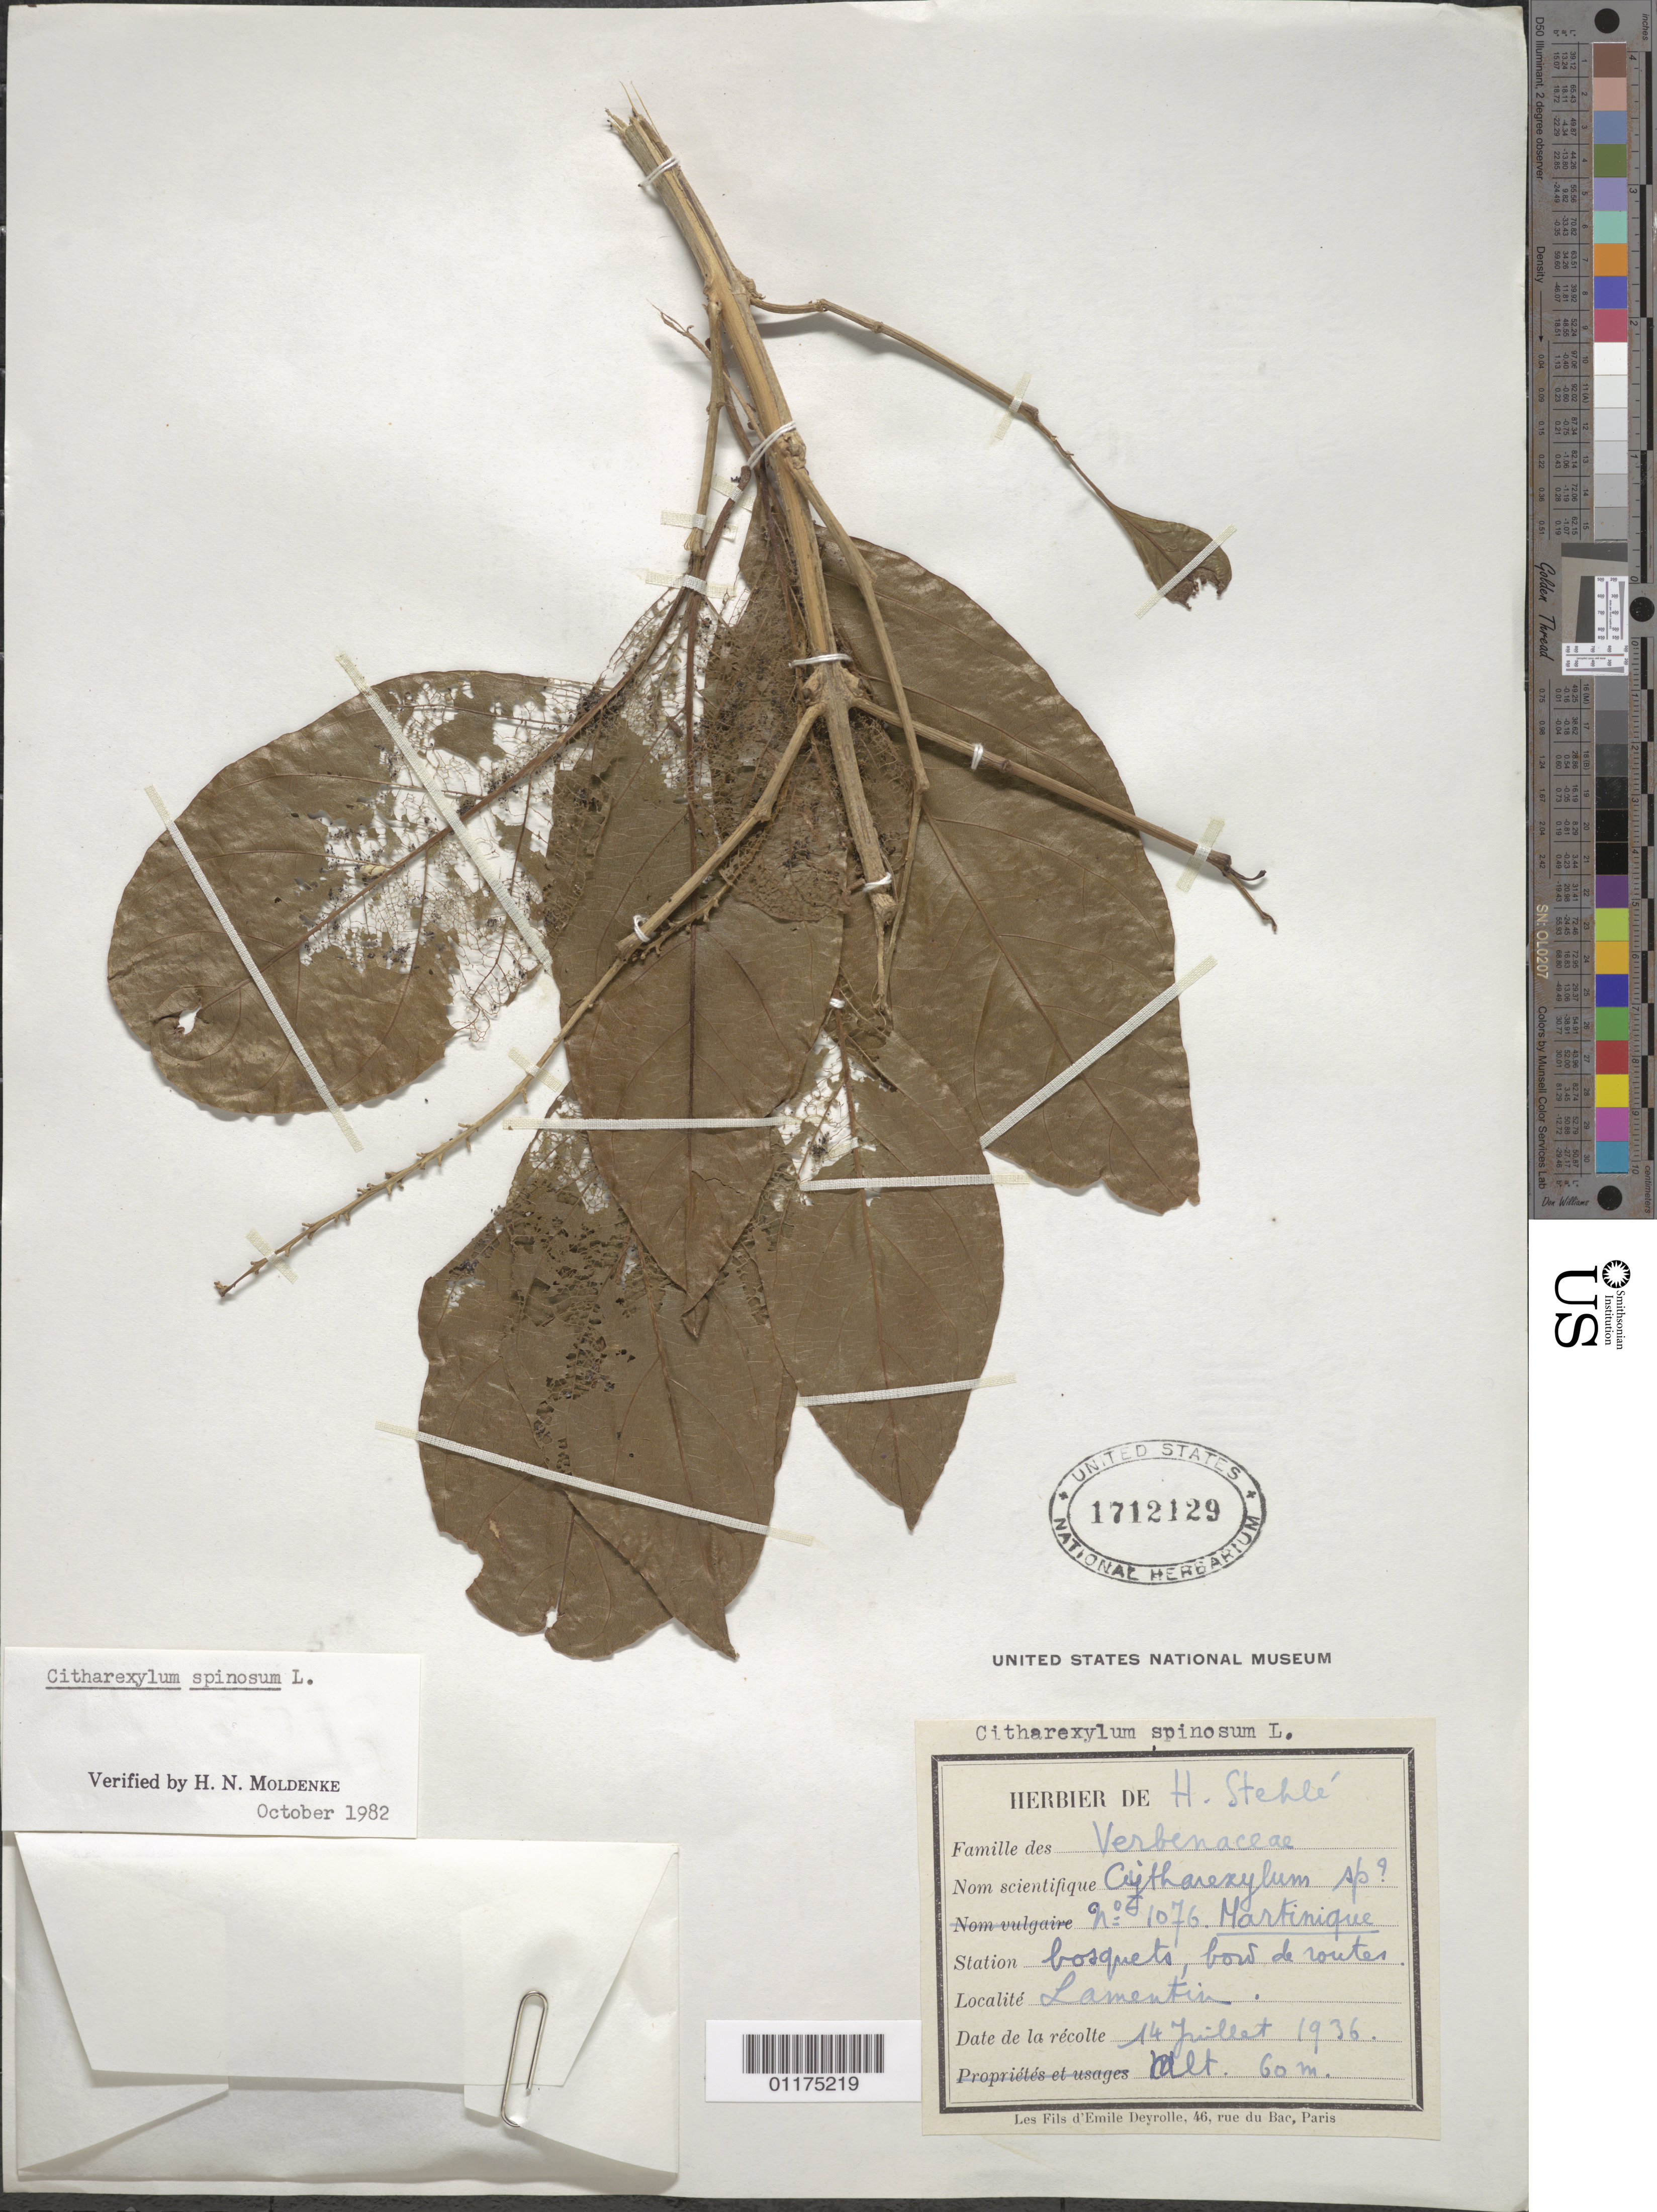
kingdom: Plantae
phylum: Tracheophyta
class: Magnoliopsida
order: Lamiales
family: Verbenaceae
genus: Citharexylum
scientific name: Citharexylum spinosum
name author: L.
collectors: H. Stehlé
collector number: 1076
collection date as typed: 14 Jul 1936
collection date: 1936-07-14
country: Martinique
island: Martinique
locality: Lamentun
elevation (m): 60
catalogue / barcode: US 1712129